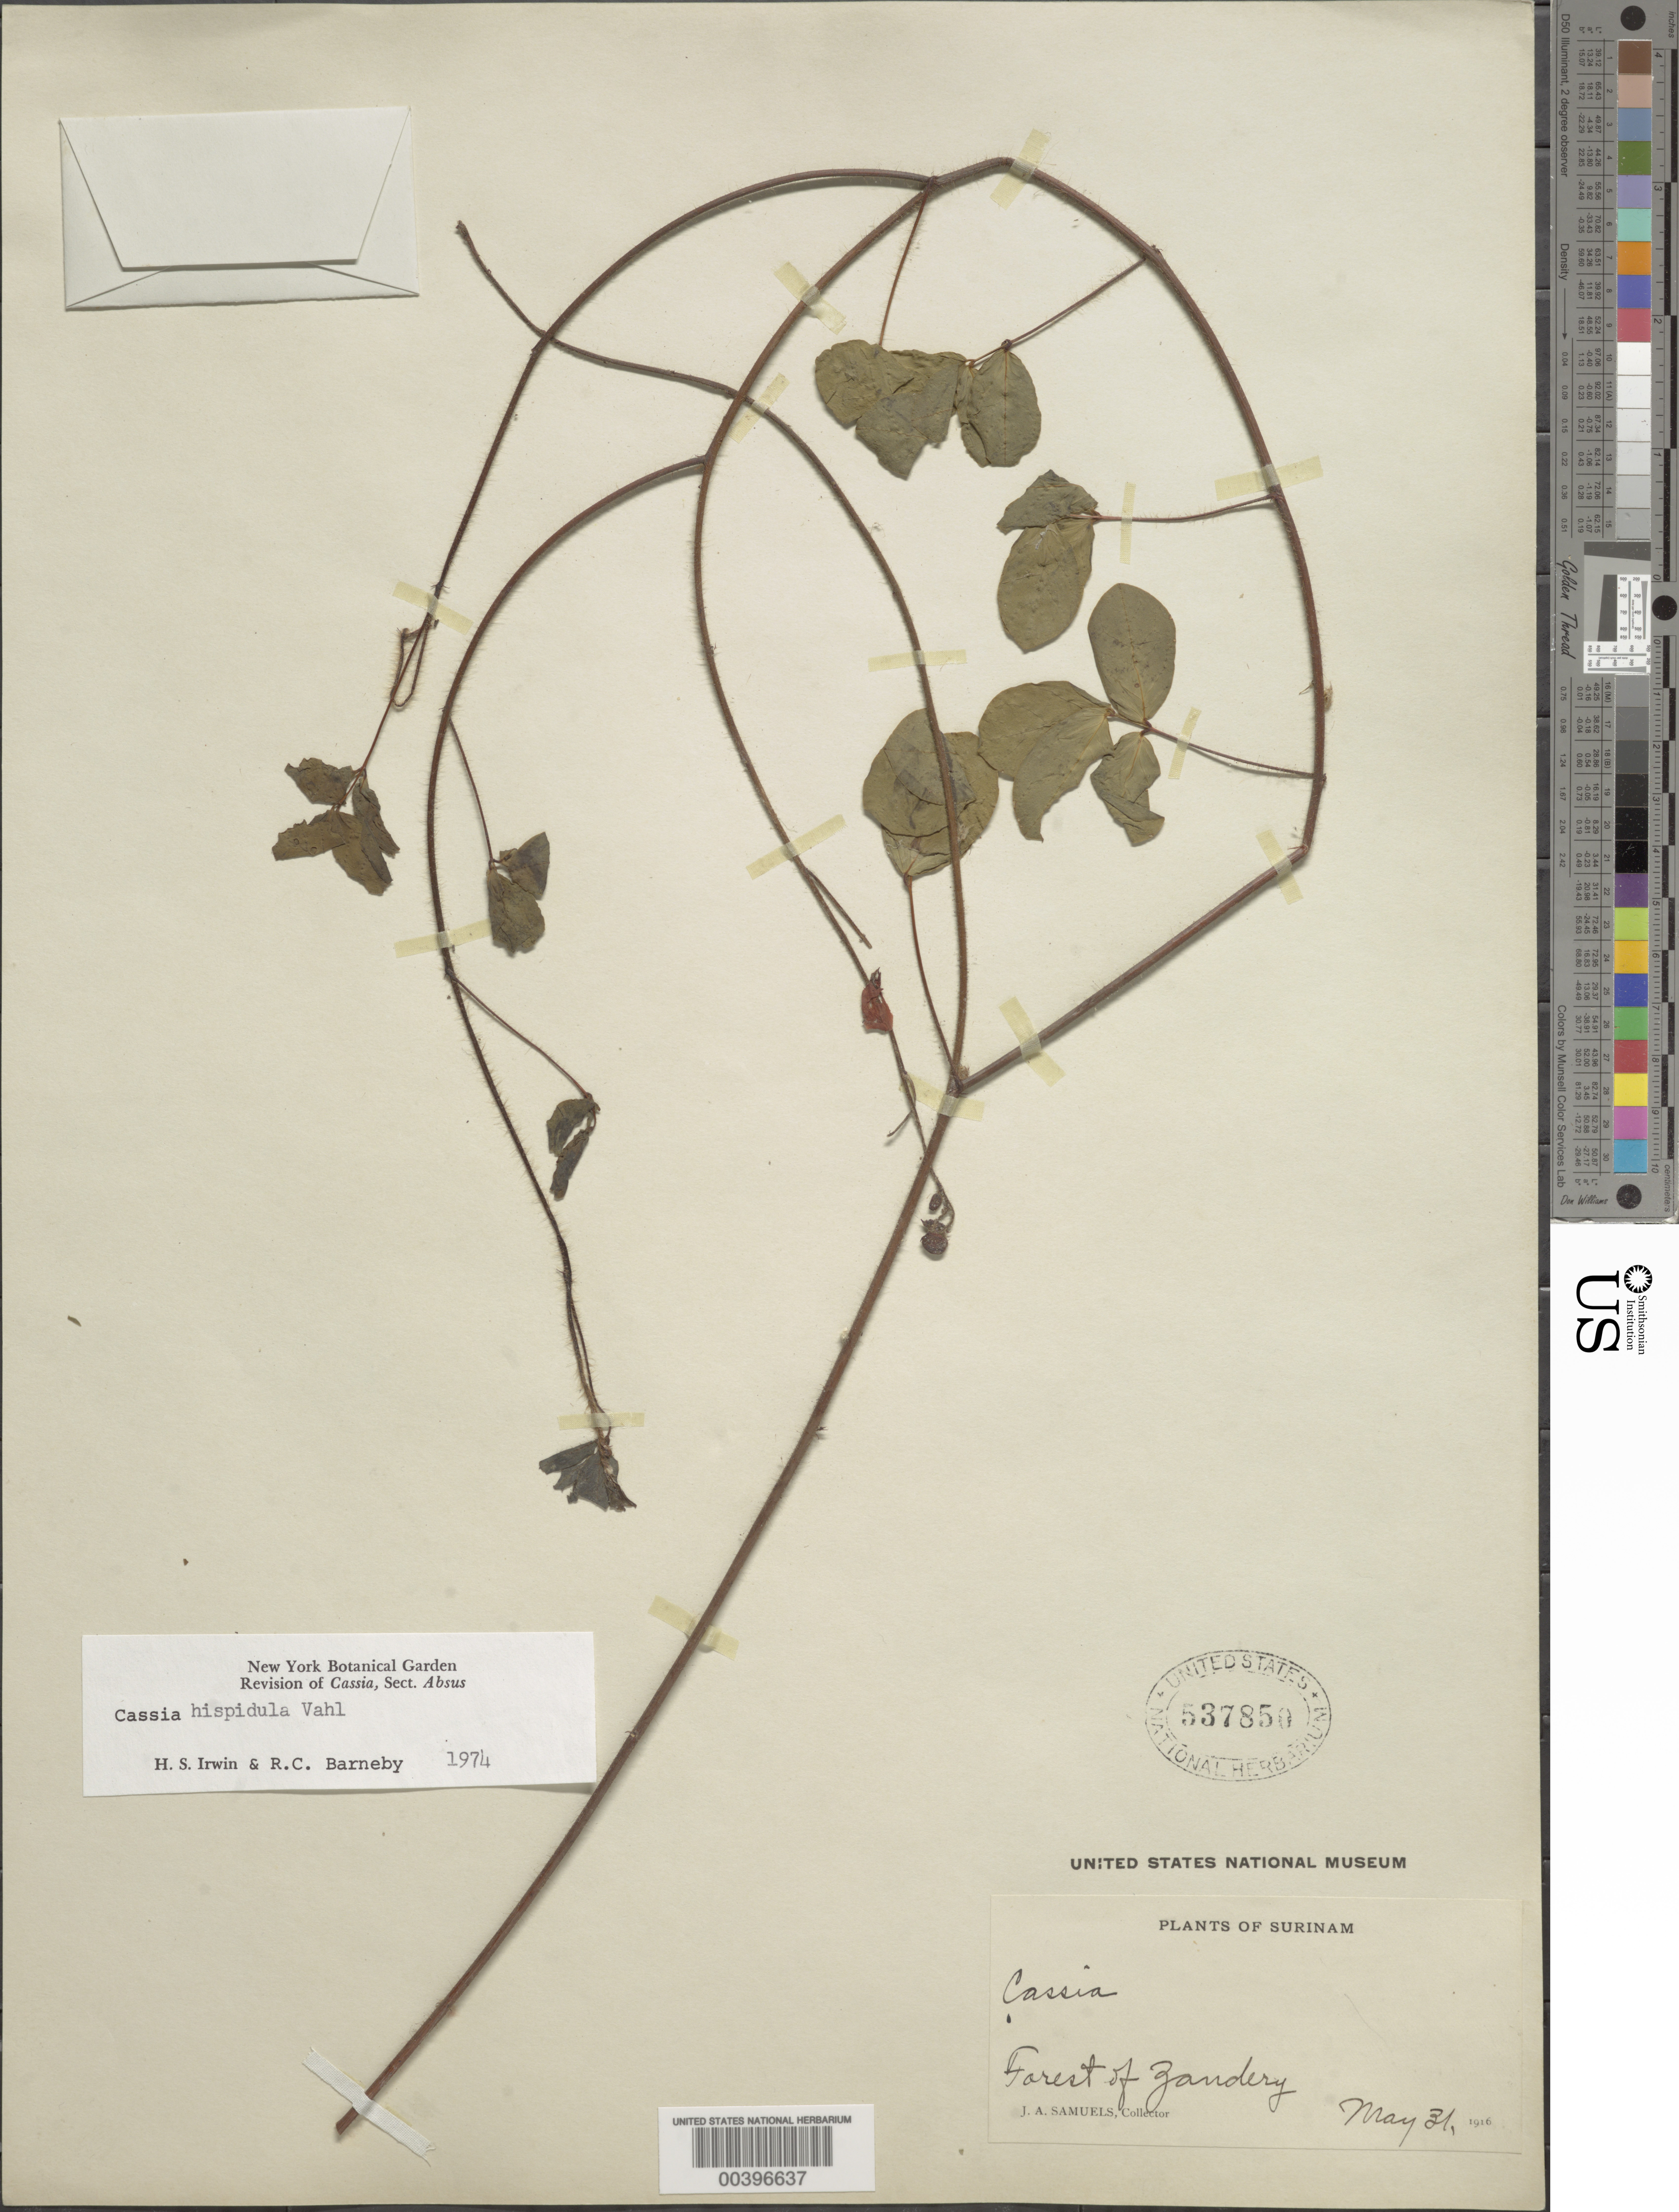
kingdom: Plantae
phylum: Tracheophyta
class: Magnoliopsida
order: Fabales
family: Fabaceae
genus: Chamaecrista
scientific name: Chamaecrista hispidula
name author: (Vahl) H.S. Irwin & Barneby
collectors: J. A. Samuels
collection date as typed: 31 May 1916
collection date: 1916-05-31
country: Suriname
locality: Forest of zandery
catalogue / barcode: US 537850